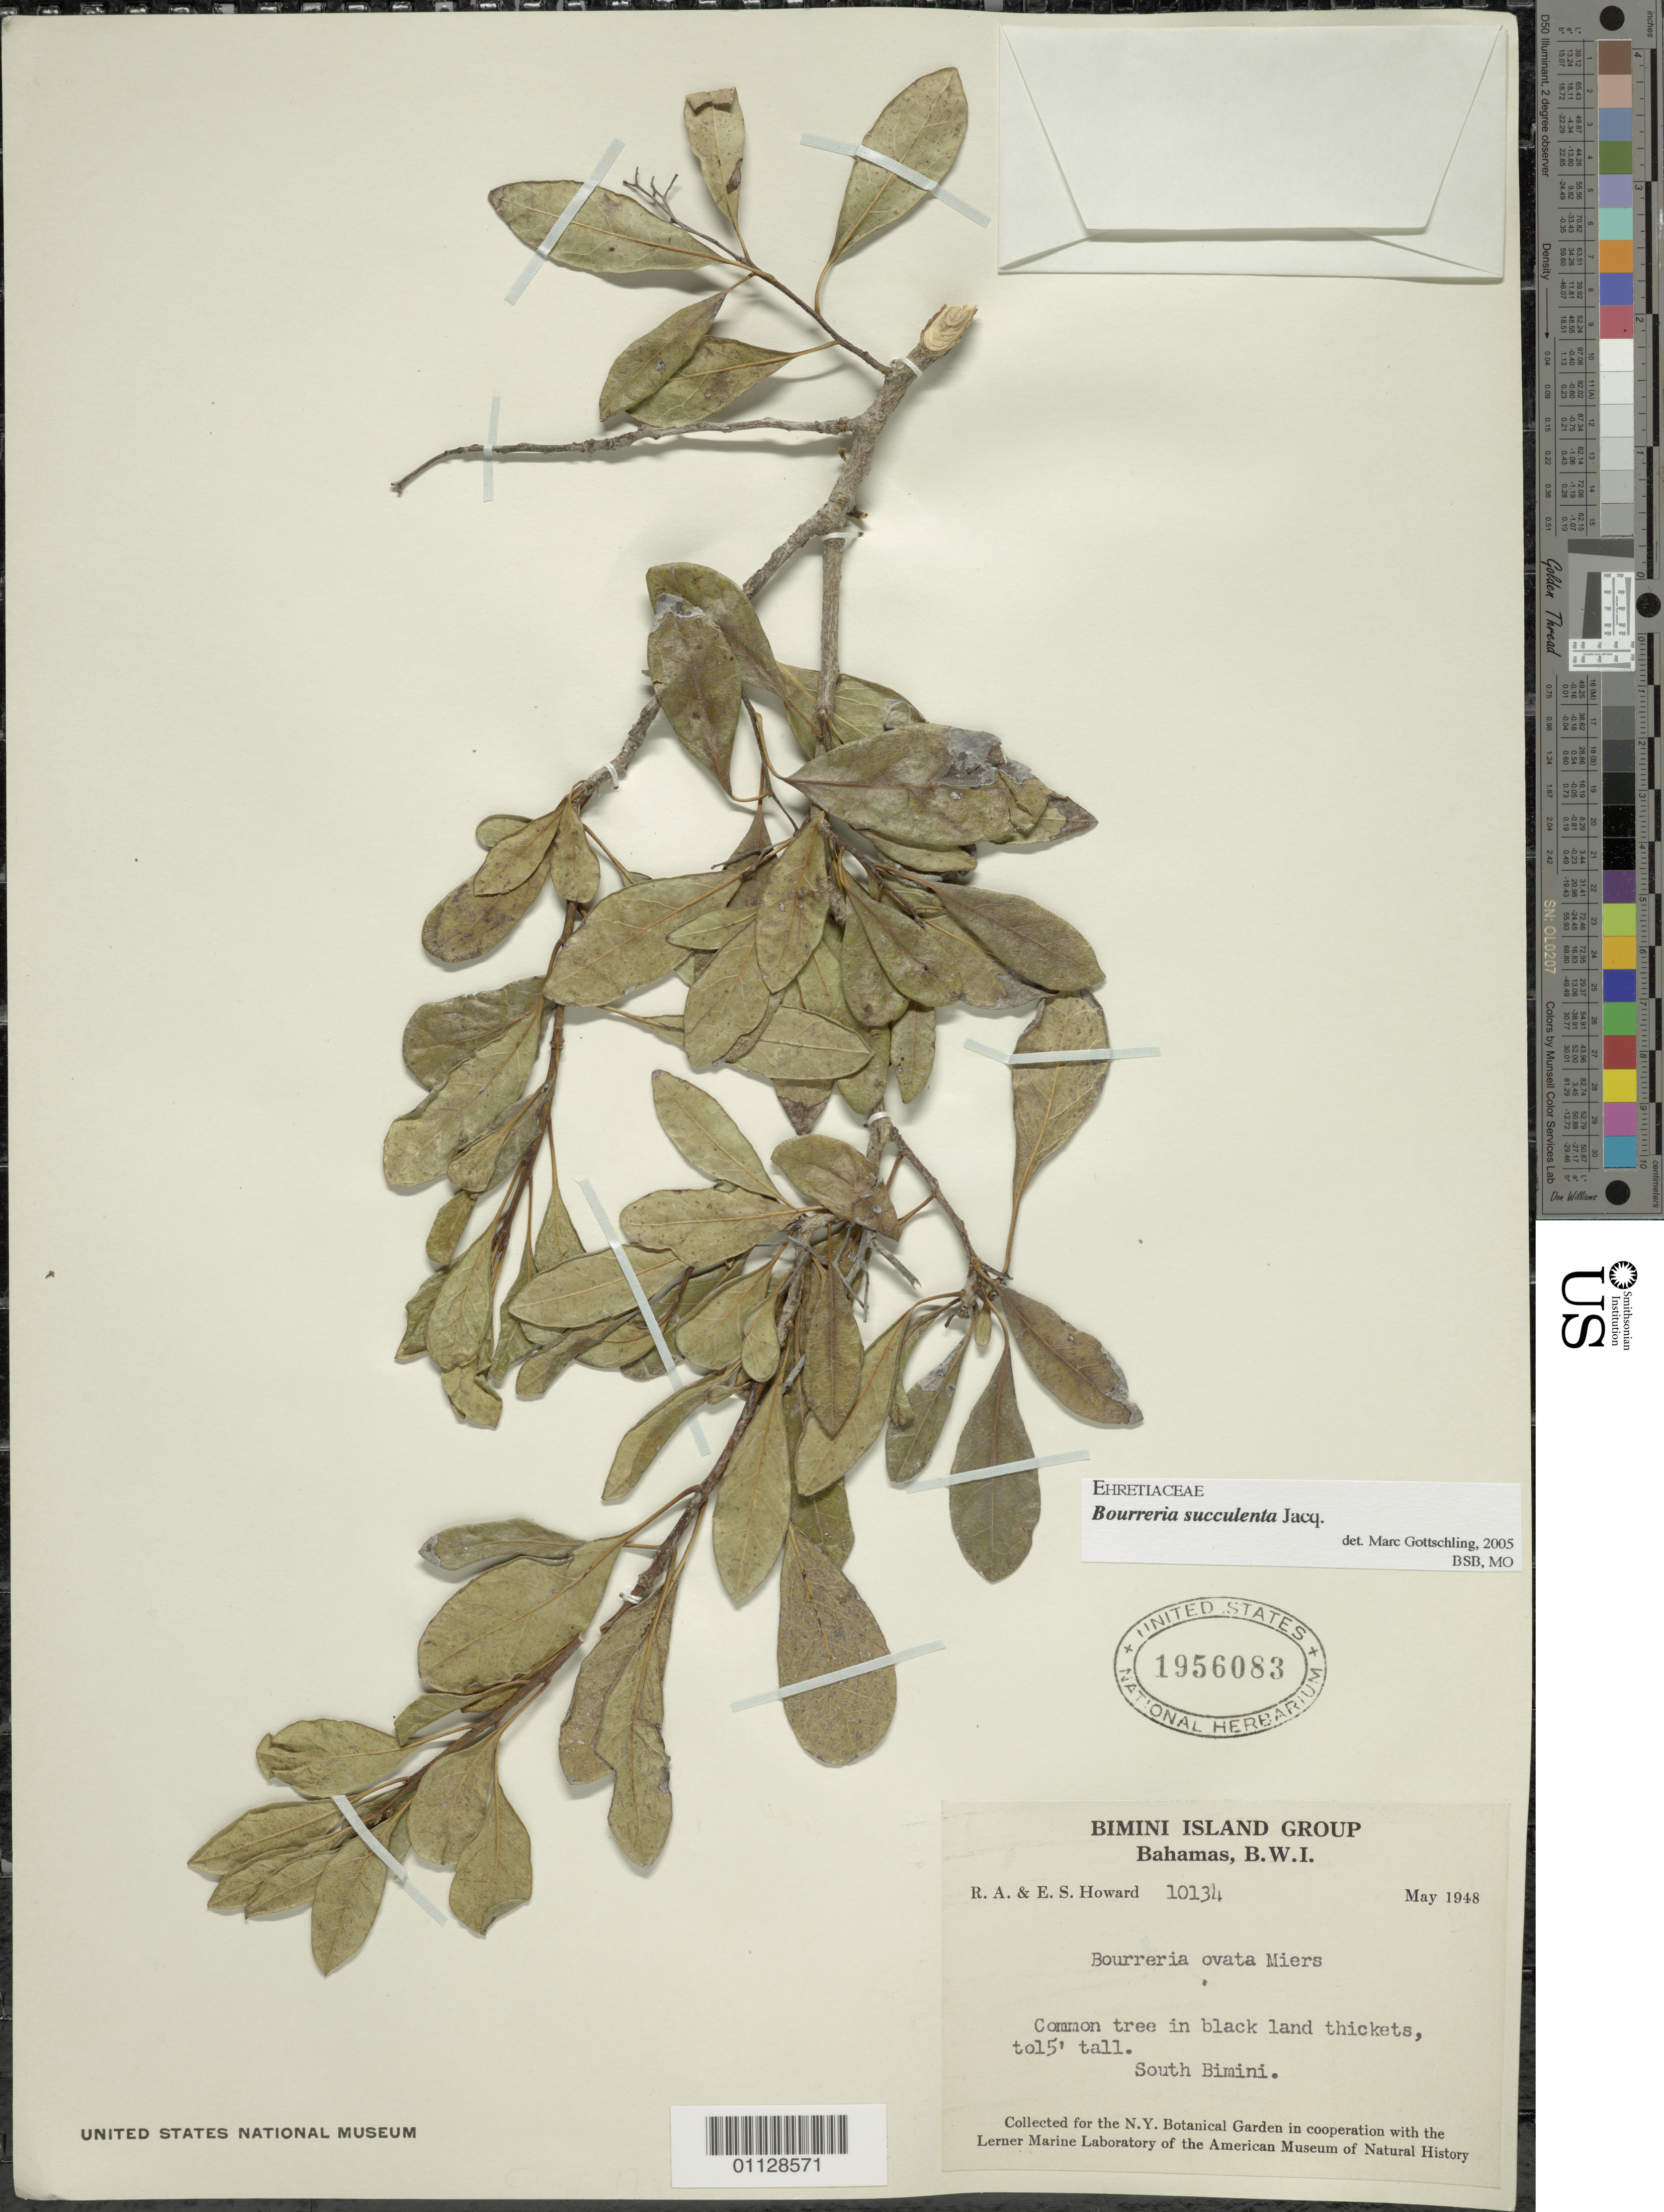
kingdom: Plantae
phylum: Tracheophyta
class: Magnoliopsida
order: Boraginales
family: Ehretiaceae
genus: Bourreria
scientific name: Bourreria succulenta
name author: Jacq.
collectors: R. A. Howard & E. S. Howard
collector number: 10134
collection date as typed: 01 May 1948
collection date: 1948-05-01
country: Bahamas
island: South Bimini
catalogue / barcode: US 1956083